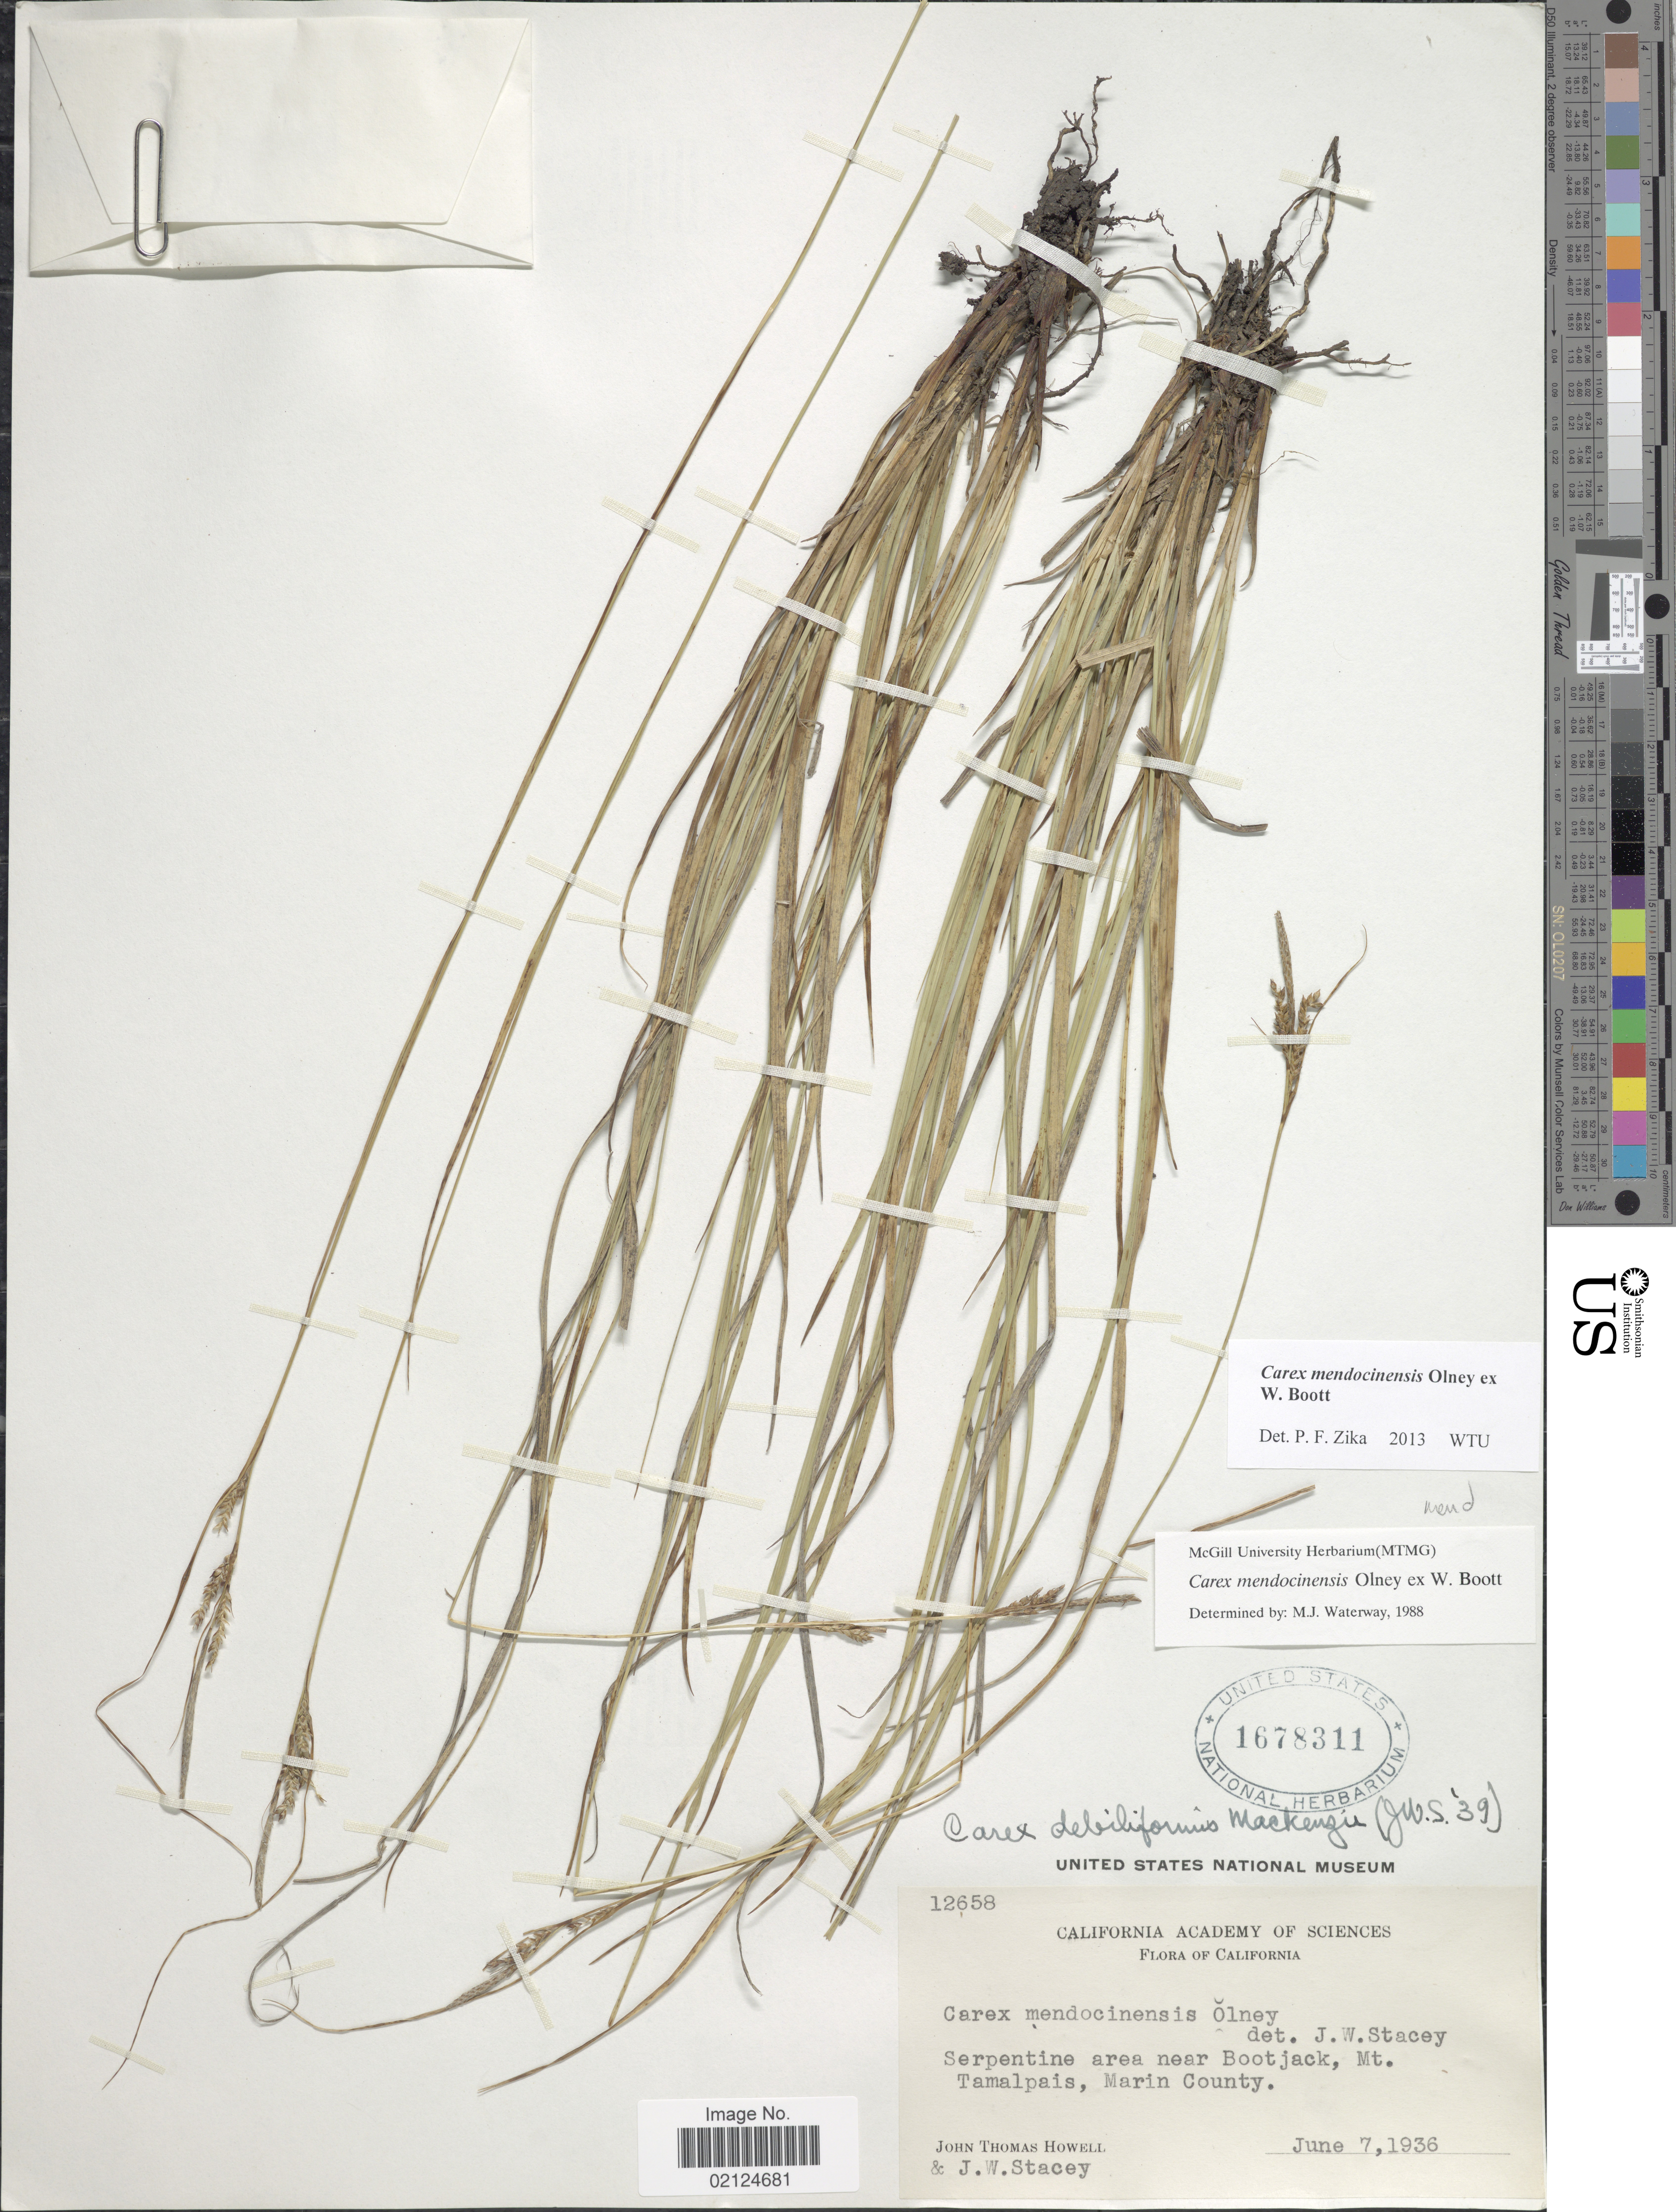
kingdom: Plantae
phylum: Tracheophyta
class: Liliopsida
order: Poales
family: Cyperaceae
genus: Carex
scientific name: Carex mendocinensis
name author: Olney ex Boott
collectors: J. T. Howell & J. W. Stacey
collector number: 12658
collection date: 1936-06-07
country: United States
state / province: California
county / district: Marin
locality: Serpentine area near Bootjack, Mt. Tamalpais, Marin County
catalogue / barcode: US 1678311